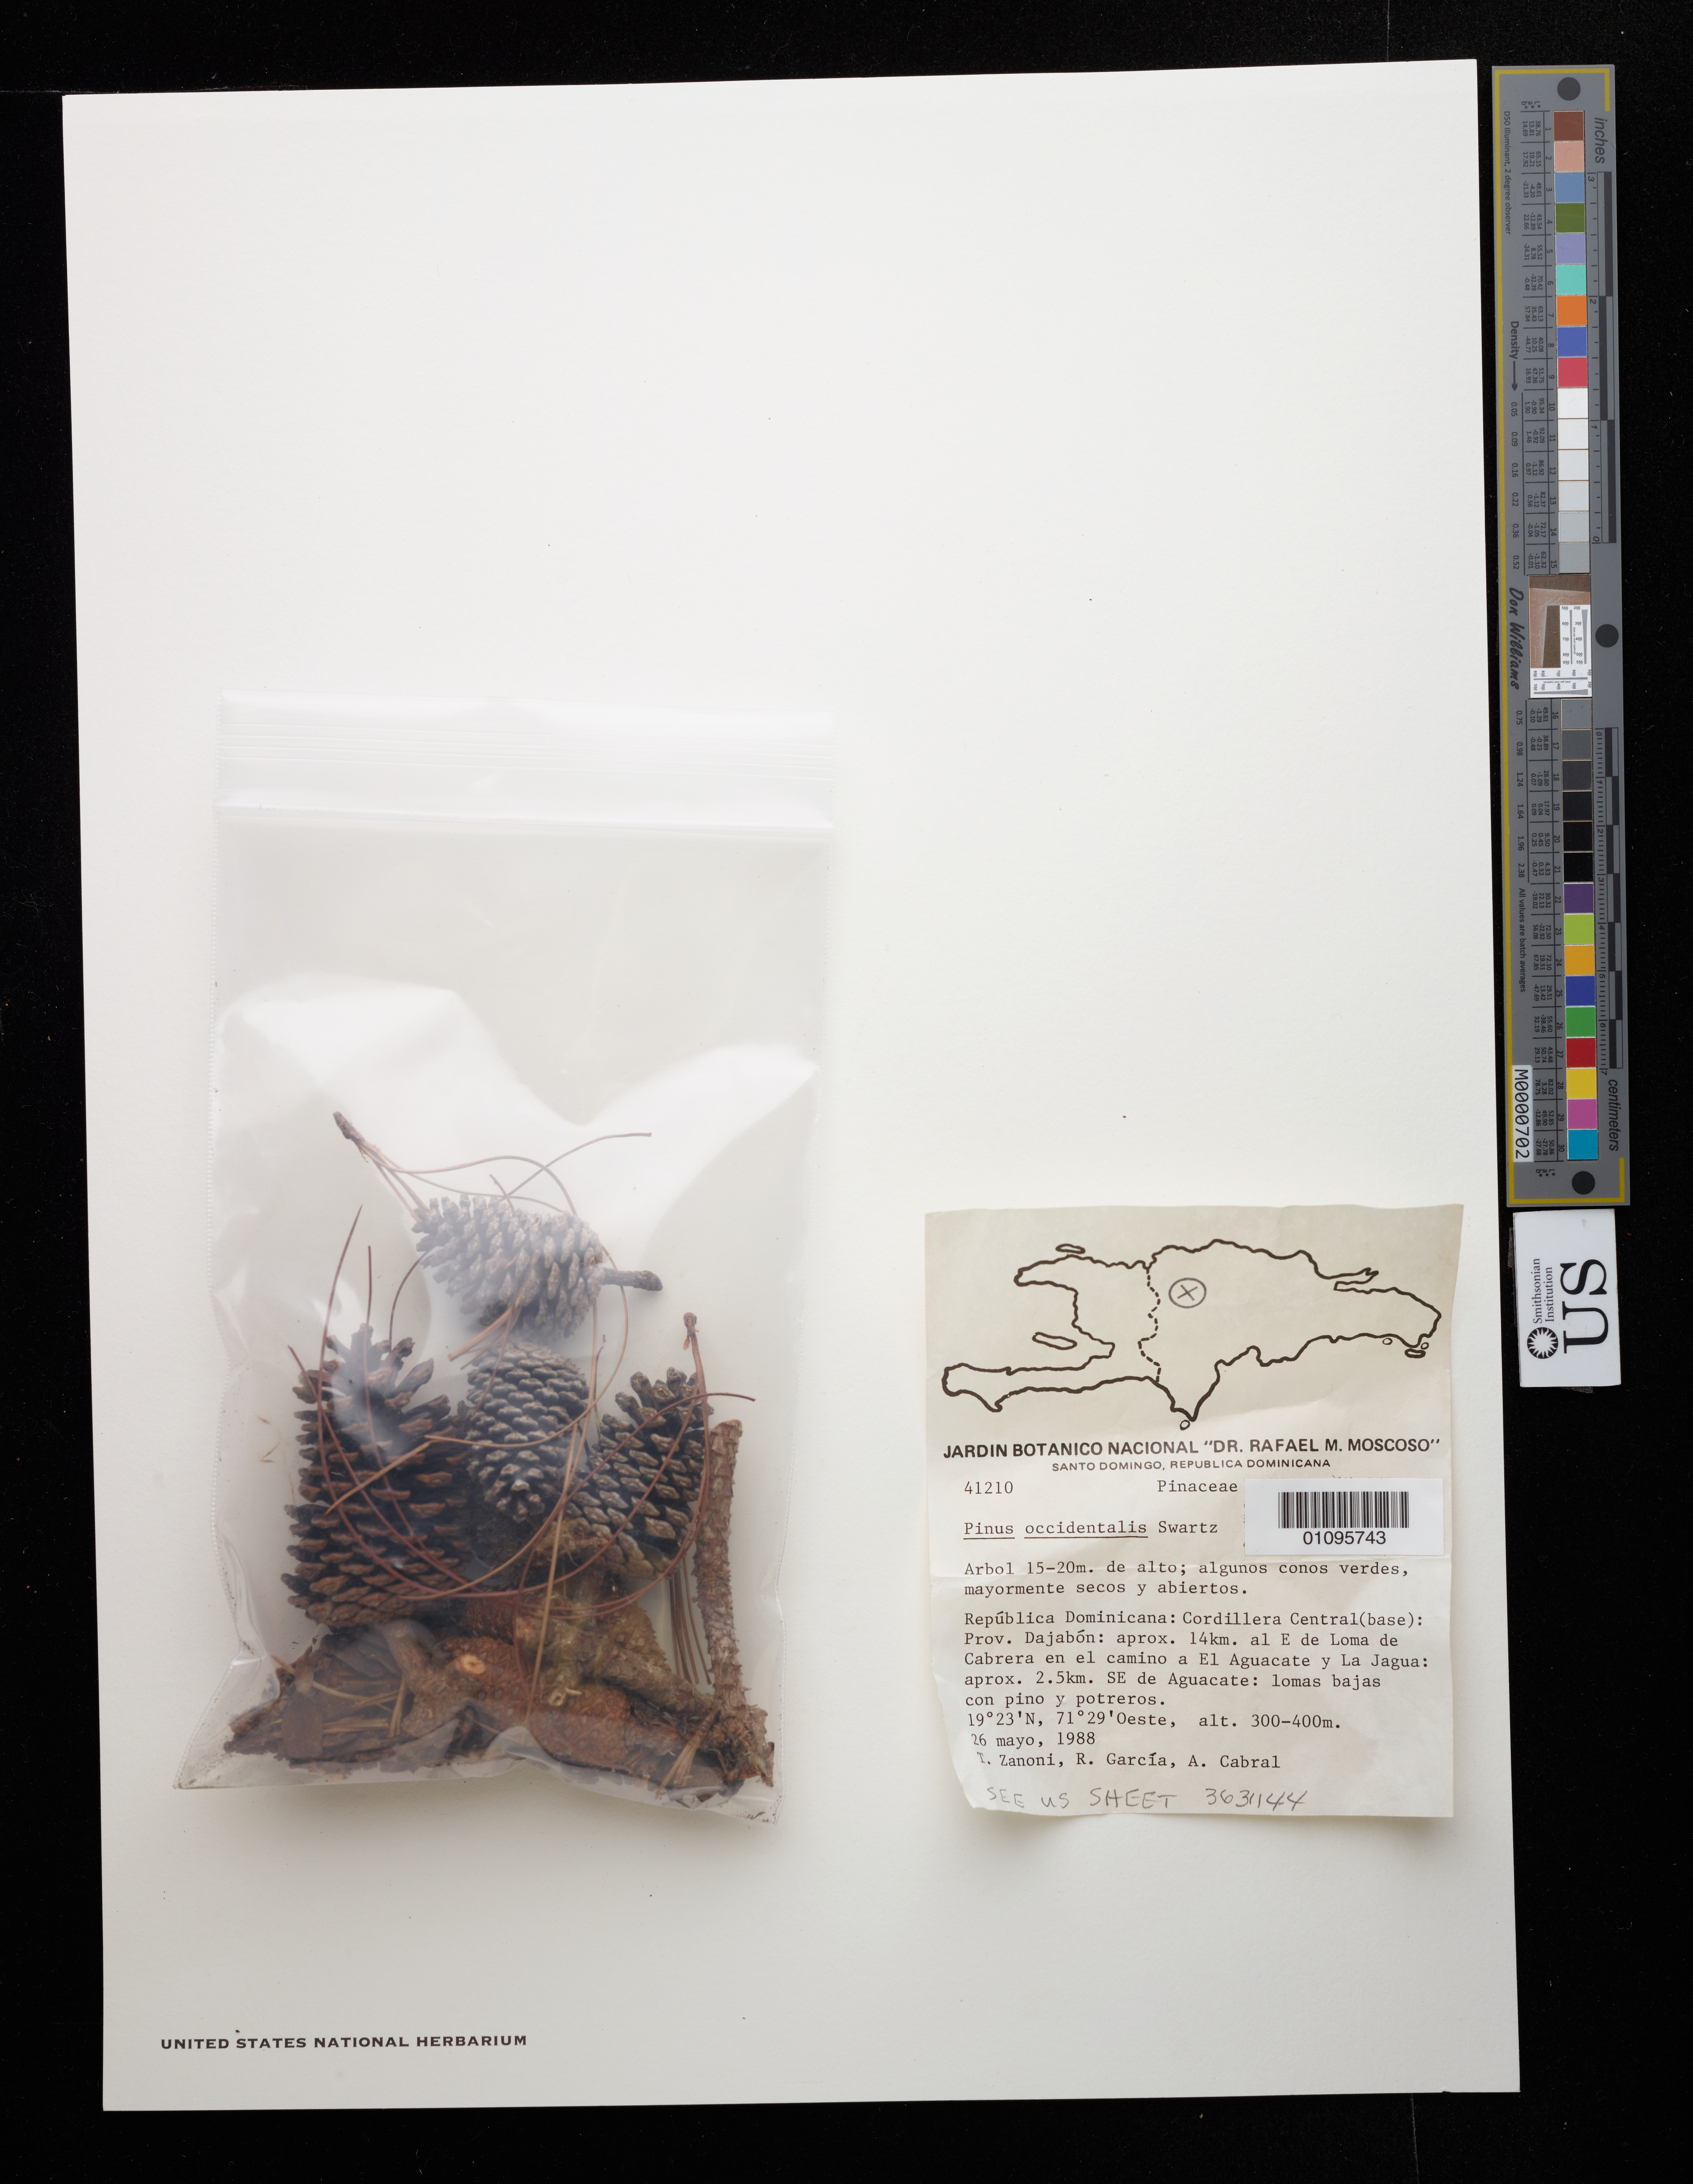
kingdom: Plantae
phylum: Tracheophyta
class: Pinopsida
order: Pinales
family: Pinaceae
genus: Pinus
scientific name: Pinus occidentalis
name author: Sw.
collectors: T. A. Zanoni, R. G. García & A. Cabral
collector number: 41210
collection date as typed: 26 May 1988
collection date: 1988-05-26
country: Dominican Republic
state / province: Dajabón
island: Hispaniola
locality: Cordillera Central (base), aprox. 14 km al E de Loma de Cabrera en el camino a El Aguacate y La Jagua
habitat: Lomas bajas con pino y potreros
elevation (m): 300